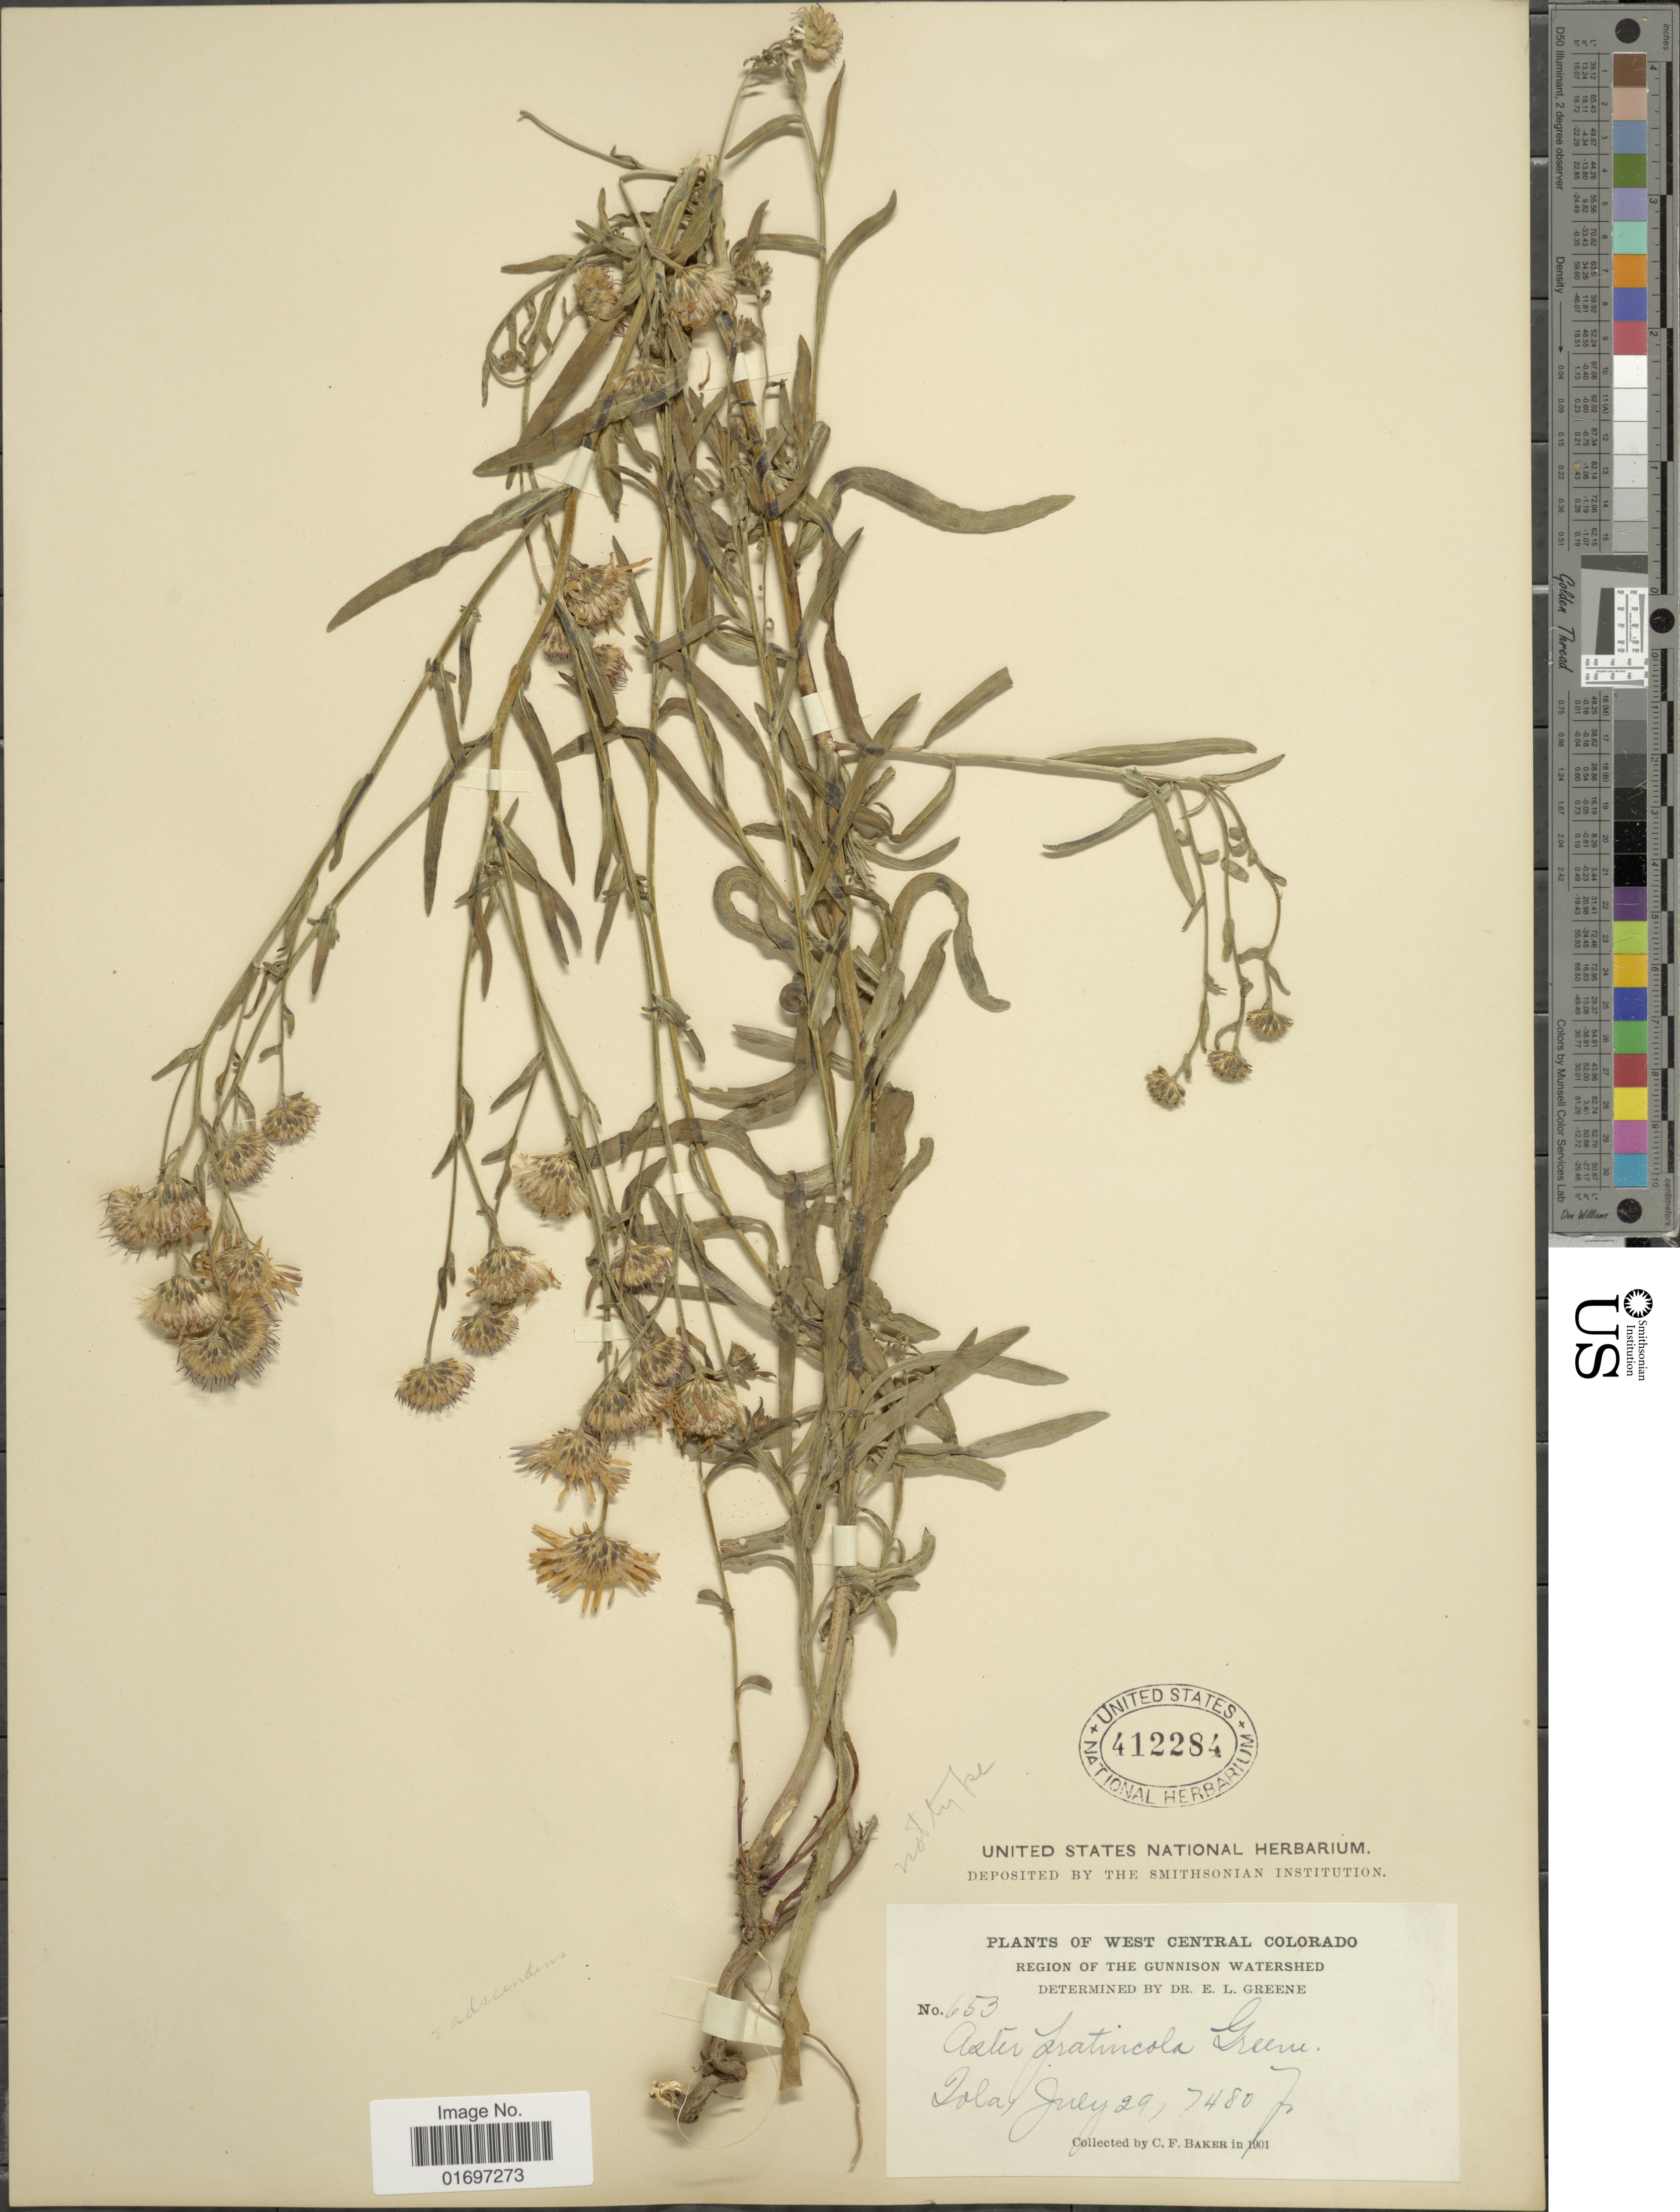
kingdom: Plantae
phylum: Tracheophyta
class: Magnoliopsida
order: Asterales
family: Asteraceae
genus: Symphyotrichum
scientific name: Symphyotrichum ascendens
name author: (Lindl.) G.L. Nesom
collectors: C. F. Baker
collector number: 653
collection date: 1901-07-29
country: United States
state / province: Colorado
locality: West Central Colorado. Region of the Gunnison Watershed. Iola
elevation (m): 2280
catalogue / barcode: US 412284